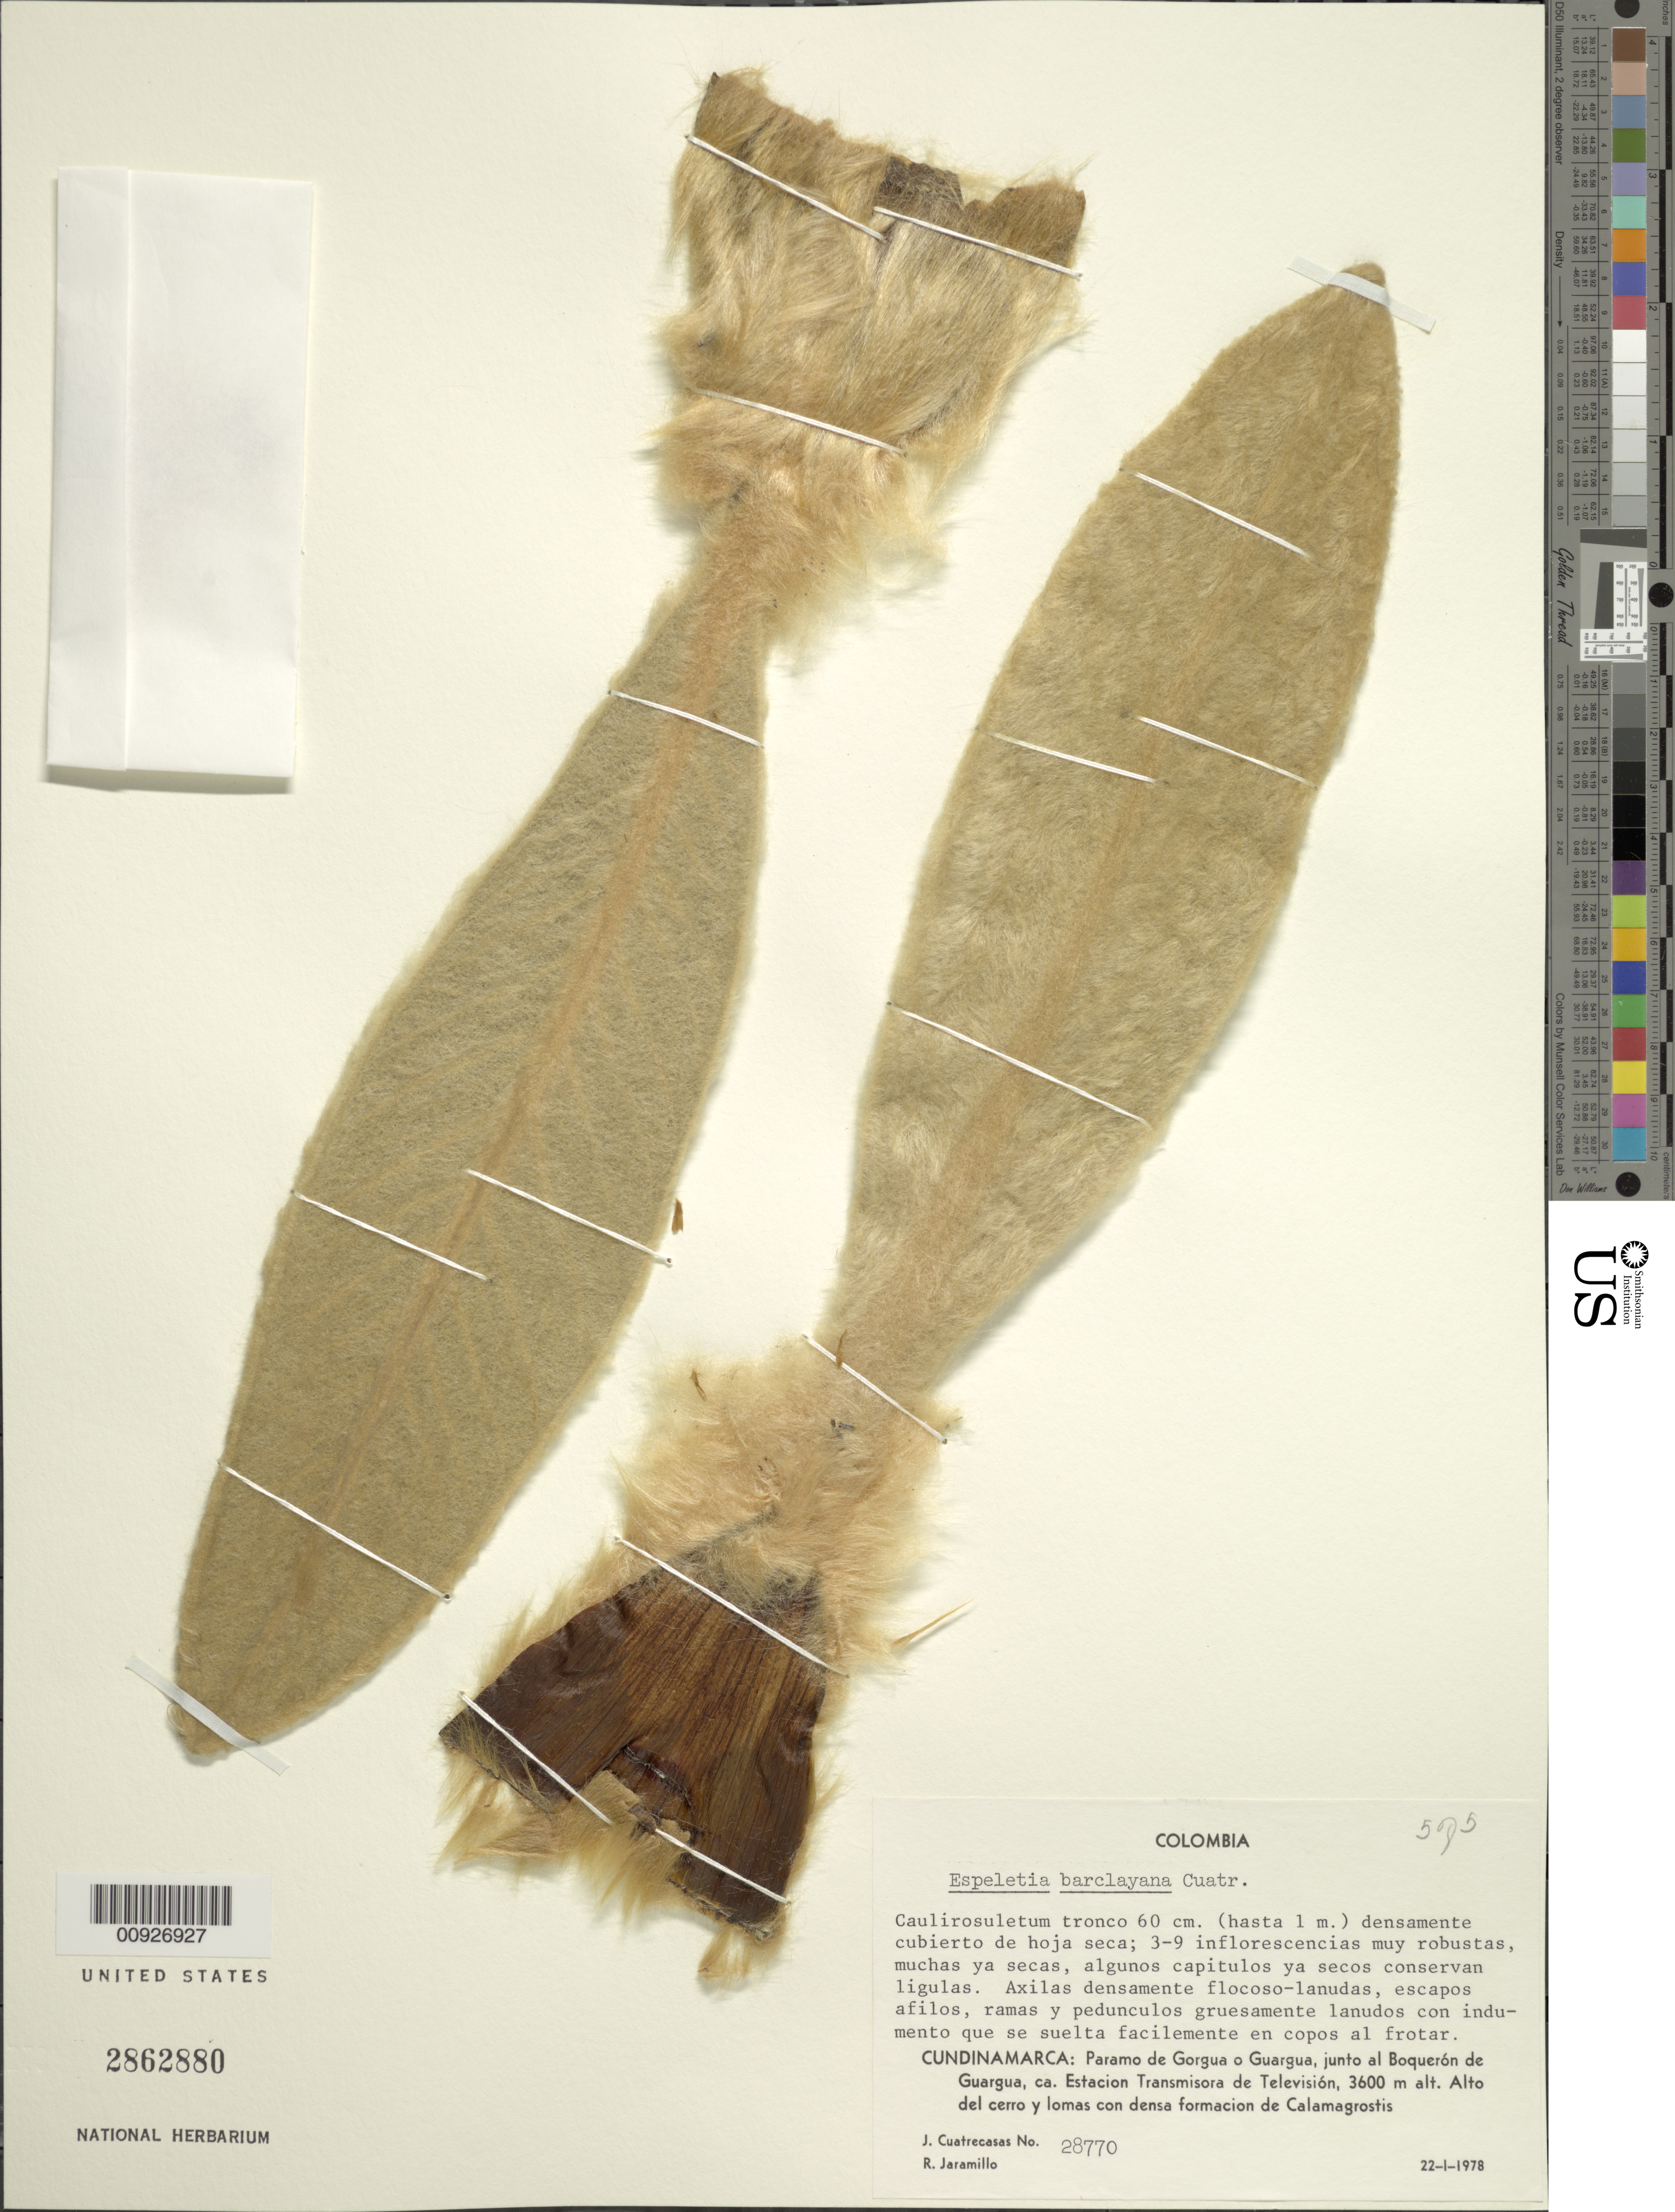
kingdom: Plantae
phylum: Tracheophyta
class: Magnoliopsida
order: Asterales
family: Asteraceae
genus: Espeletia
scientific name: Espeletia barclayana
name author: Cuatrec.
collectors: J. Cuatrecasas & R. Jaramillo M.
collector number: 28770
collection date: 1978-01-22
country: Colombia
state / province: Cundinamarca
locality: P. de Gorgua o Guargua. Páramo de Gorgua o Guargua, junto al Boquerón de Guarga, ca. Estación transmisora de televisión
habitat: Alto del cerro y lomas con densa formación de calamagostris.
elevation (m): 3600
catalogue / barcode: US 2862880